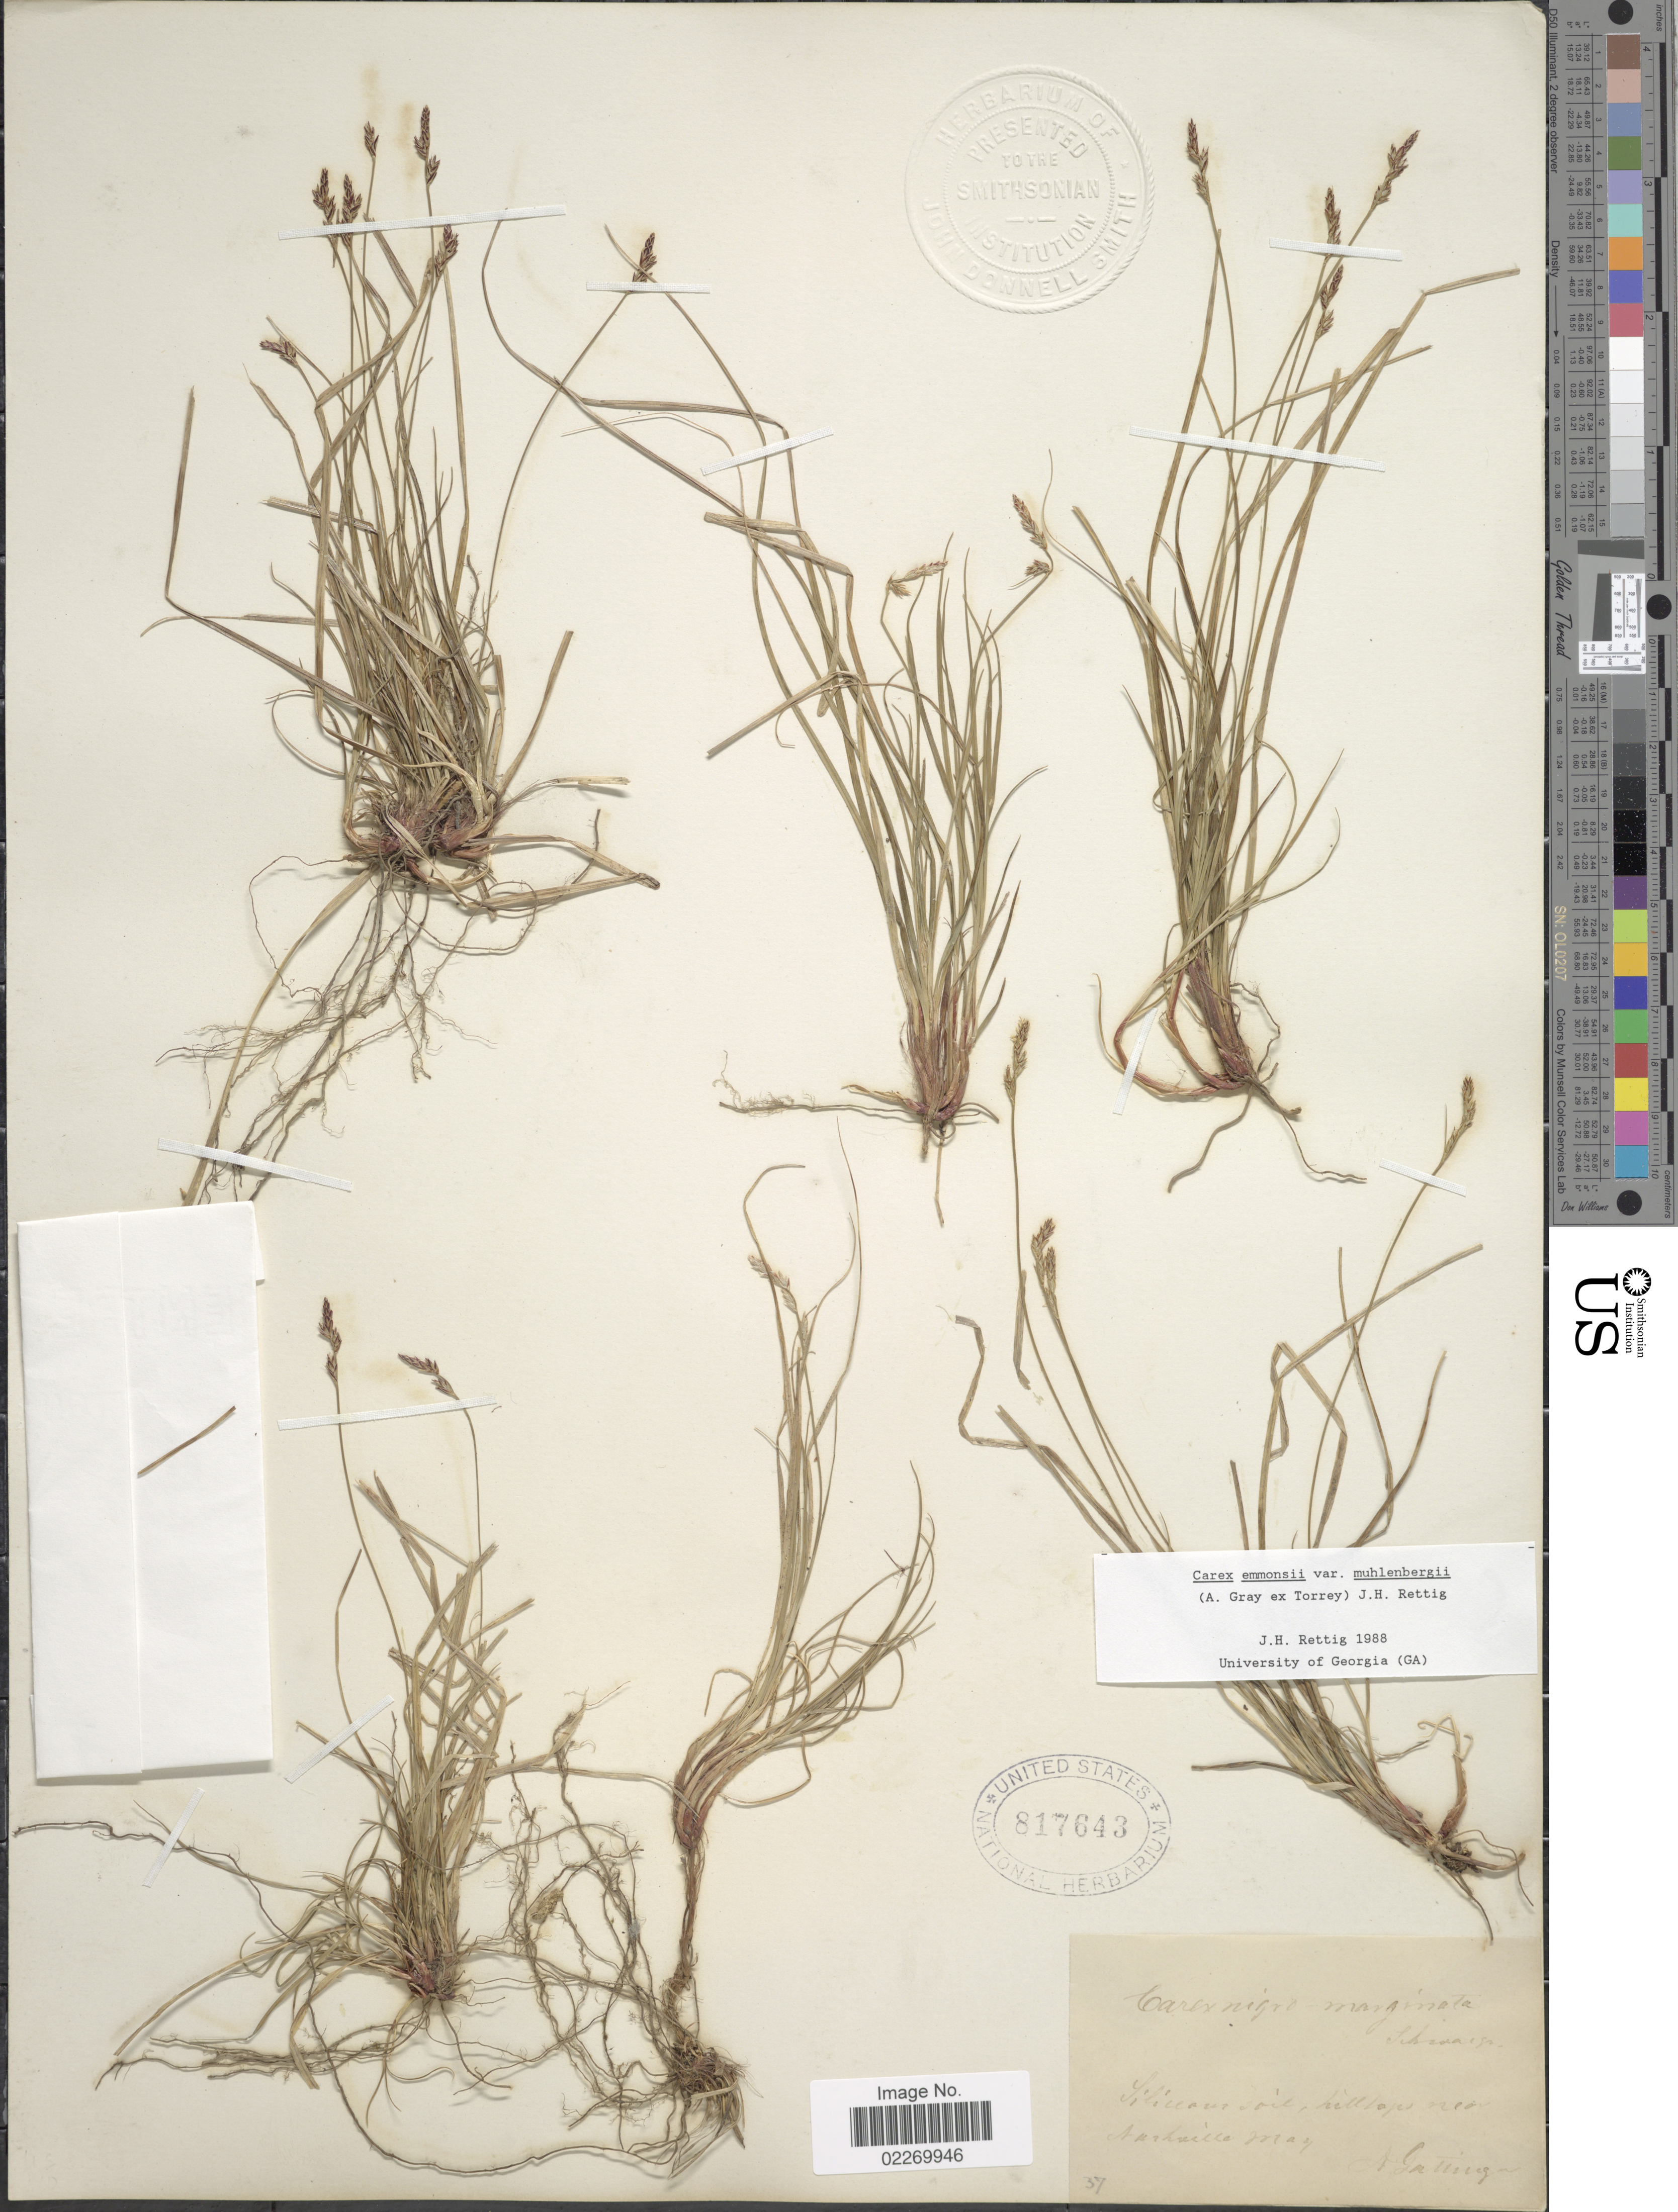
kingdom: Plantae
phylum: Tracheophyta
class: Liliopsida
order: Poales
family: Cyperaceae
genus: Carex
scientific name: Carex albicans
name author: Willd. ex Spreng.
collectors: A. Gattinger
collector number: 37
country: United States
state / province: Tennessee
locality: Silicove soil, hill tops near Nashville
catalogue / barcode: US 817643